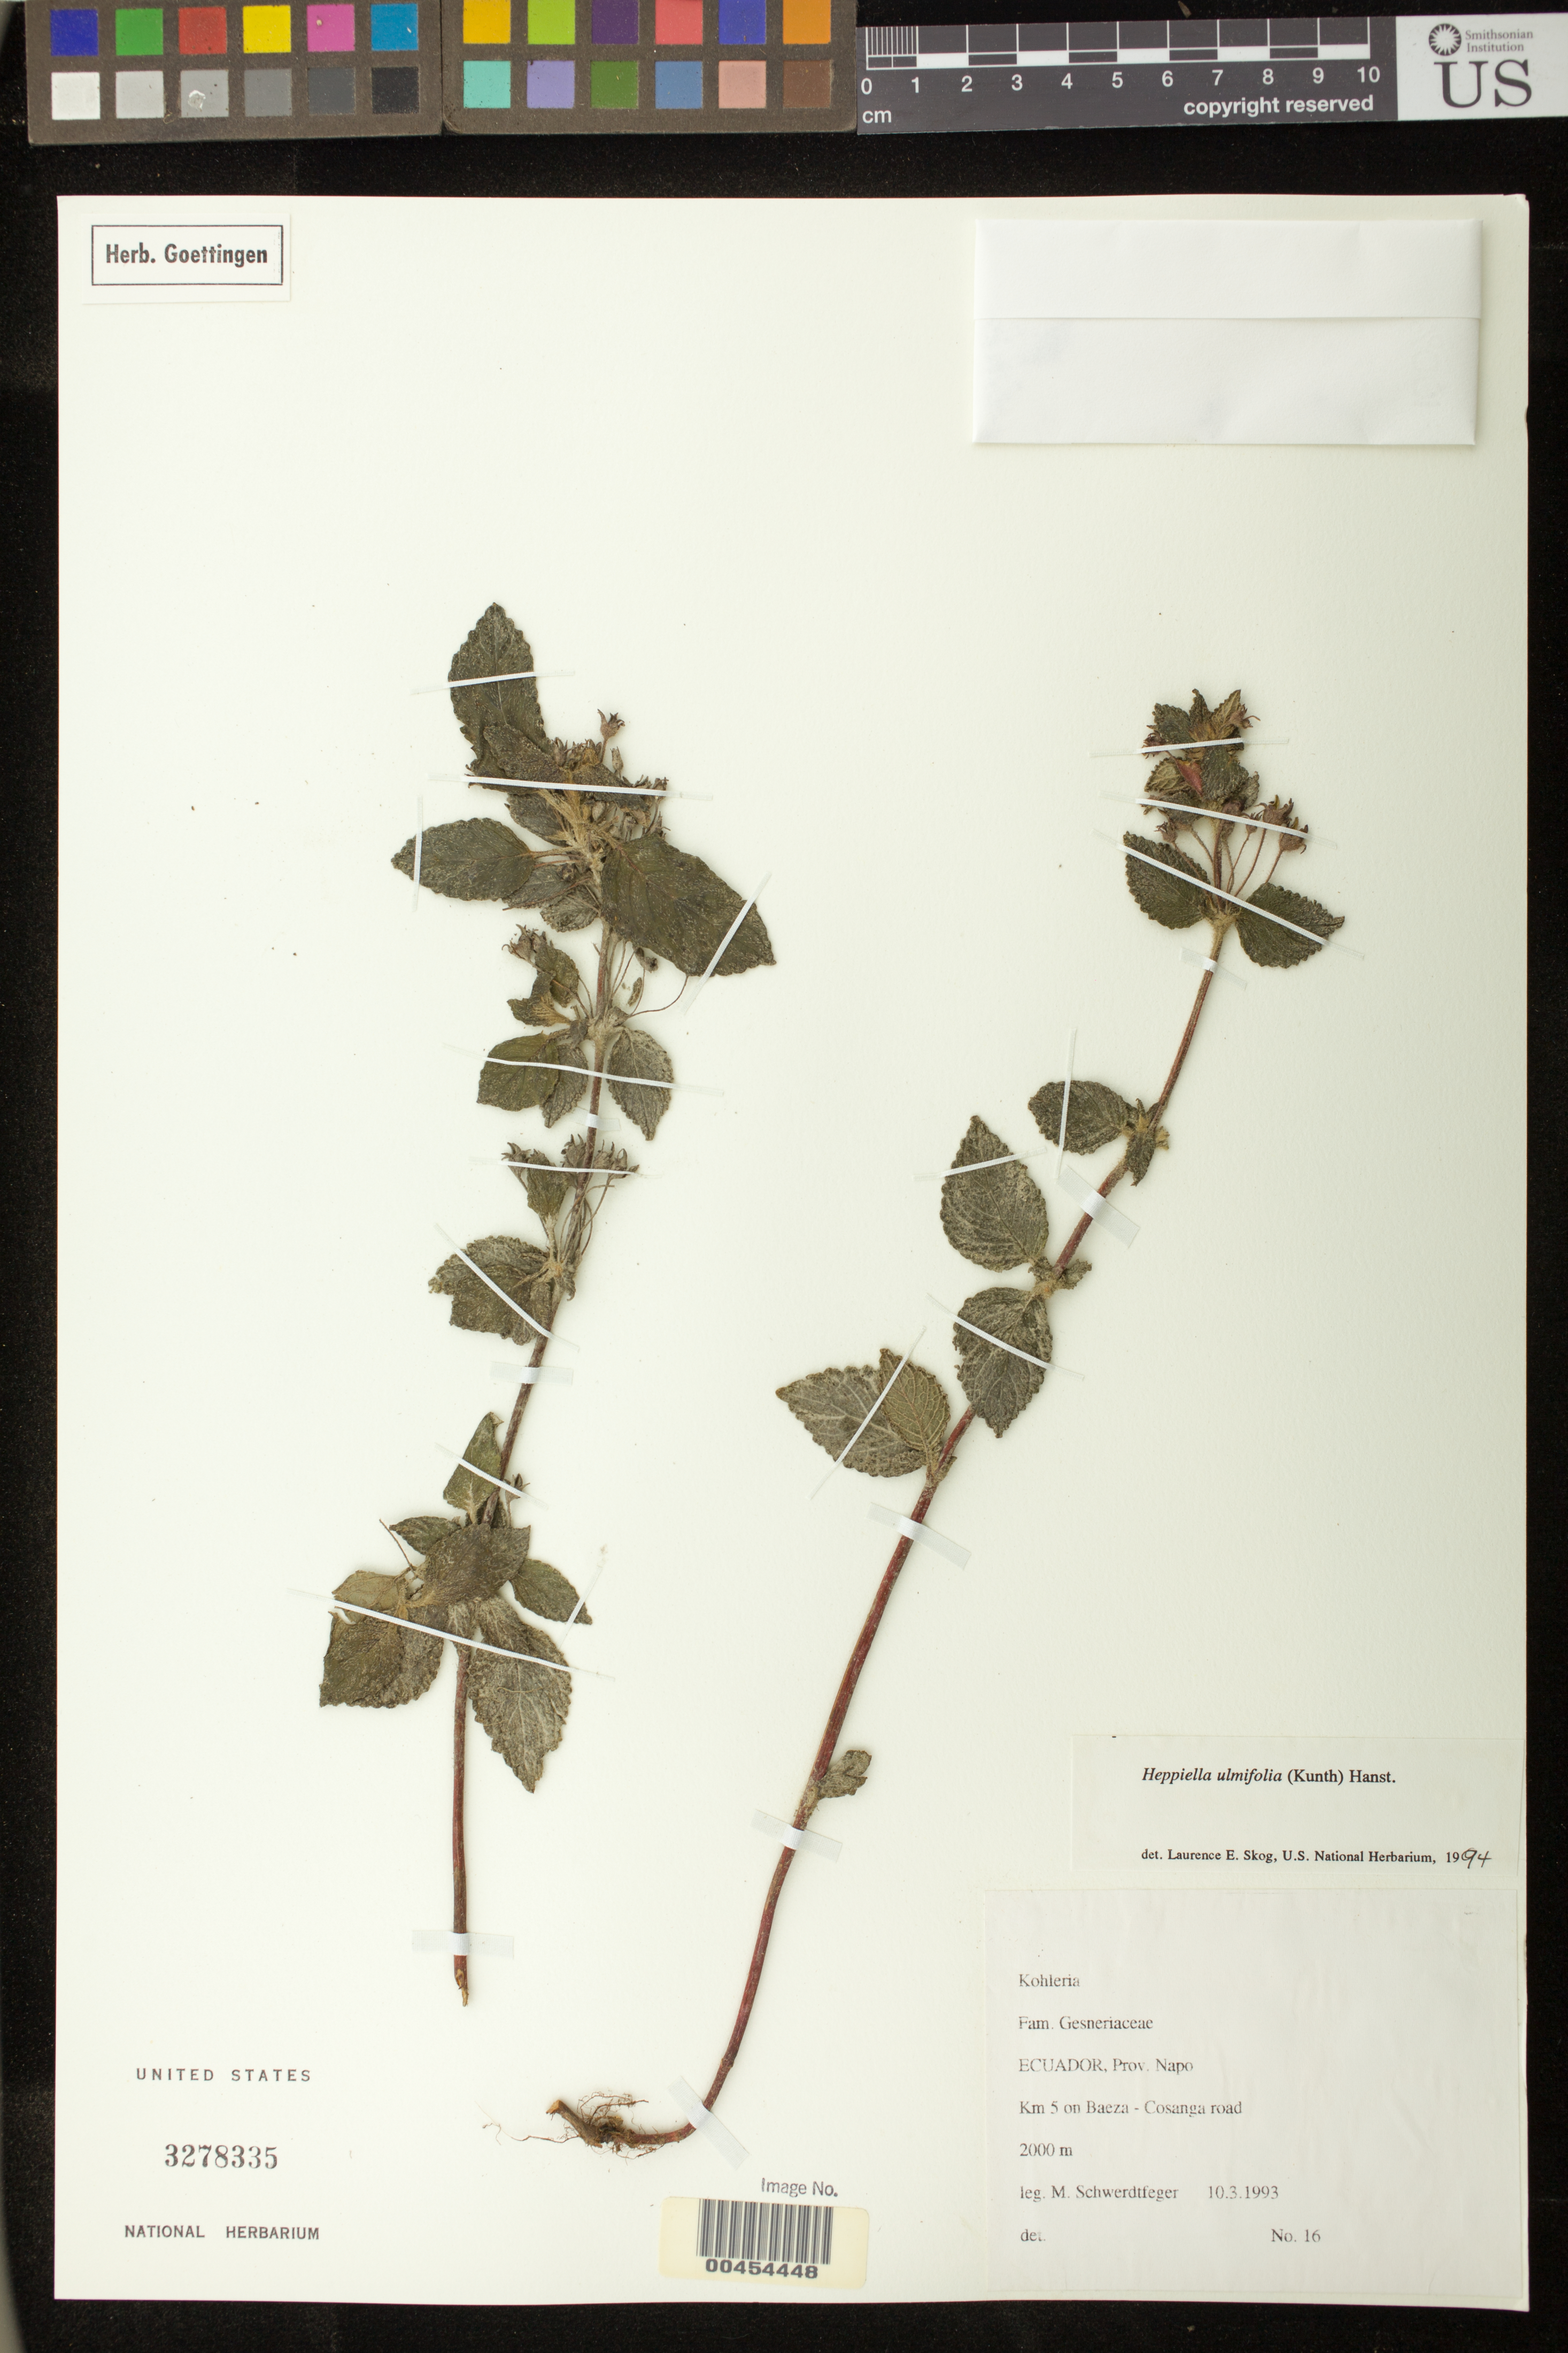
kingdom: Plantae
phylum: Tracheophyta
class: Magnoliopsida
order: Lamiales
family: Gesneriaceae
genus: Heppiella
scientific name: Heppiella ulmifolia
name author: (Kunth) Hanst.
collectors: M. Schwerdtfeger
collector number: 16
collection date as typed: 10 Mar 1993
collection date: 1993-03-10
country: Ecuador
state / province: Napo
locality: Baeza - Cosanga road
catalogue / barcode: US 3278335